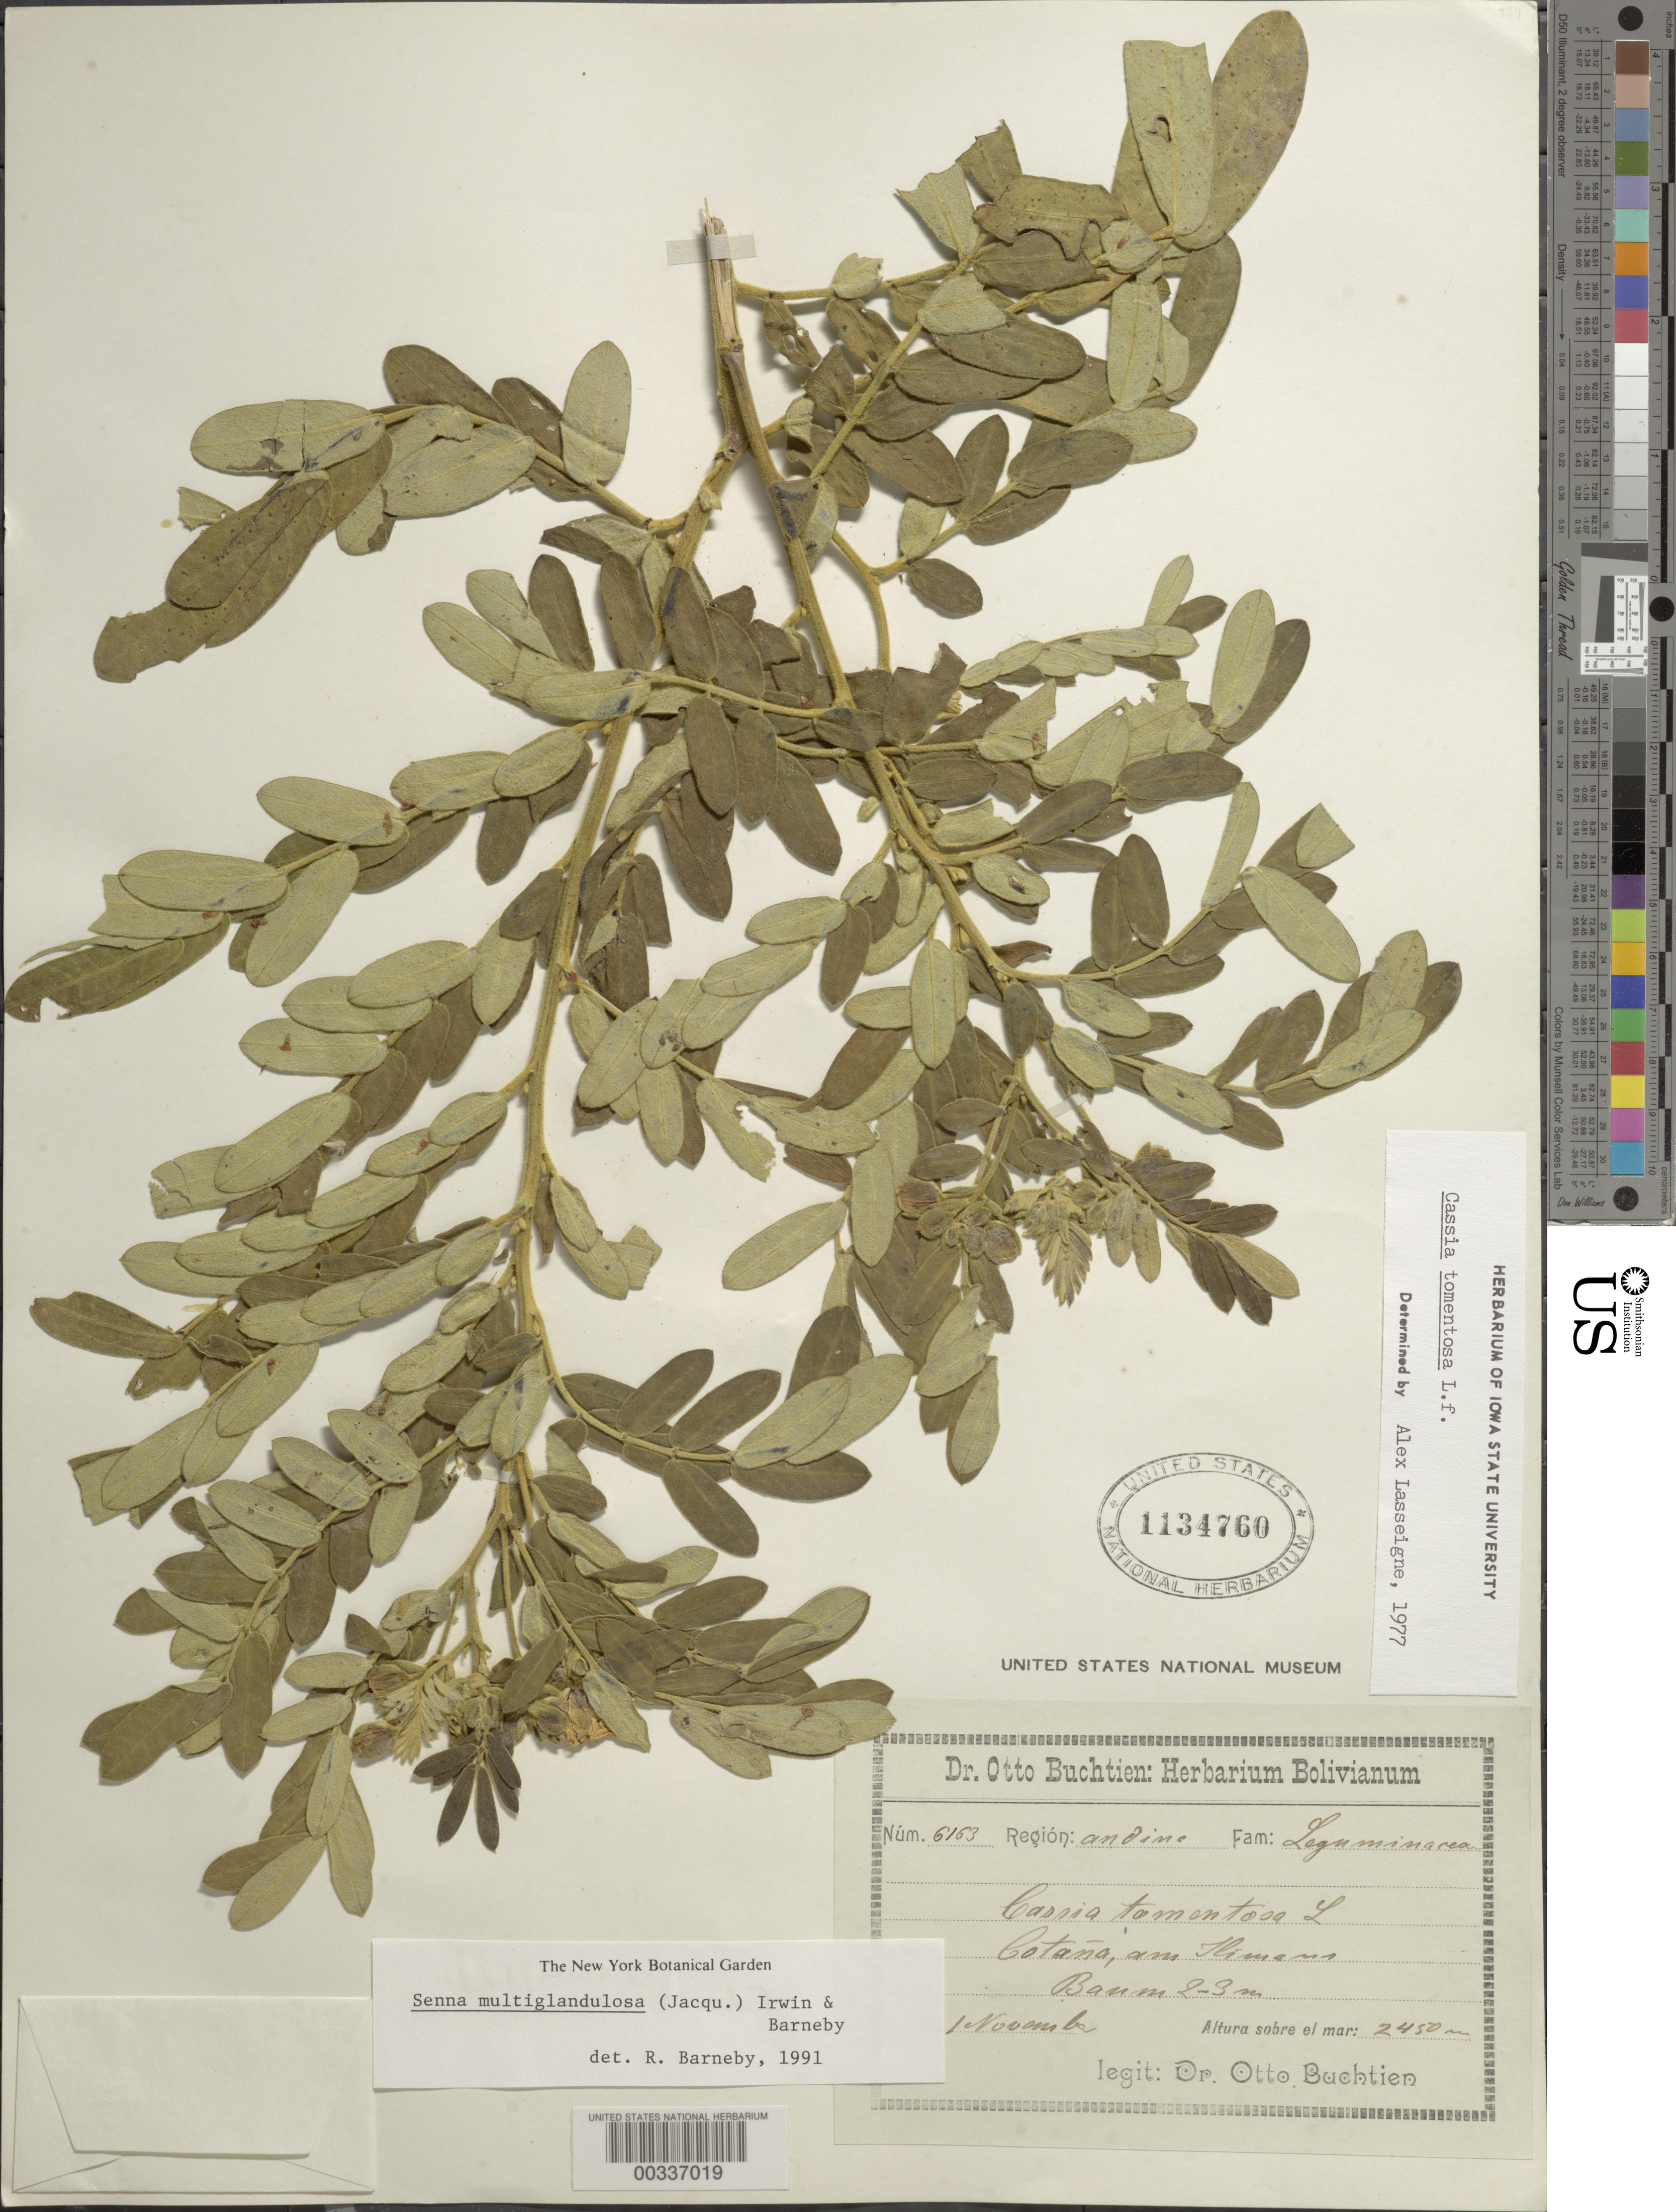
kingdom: Plantae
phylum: Tracheophyta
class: Magnoliopsida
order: Fabales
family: Fabaceae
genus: Senna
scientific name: Senna multiglandulosa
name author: (Jacq.) H.S. Irwin & Barneby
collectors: O. Buchtien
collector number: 6163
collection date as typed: Nov 1911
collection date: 1911-11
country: Bolivia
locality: Cotana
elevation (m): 2450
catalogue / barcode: US 1134760